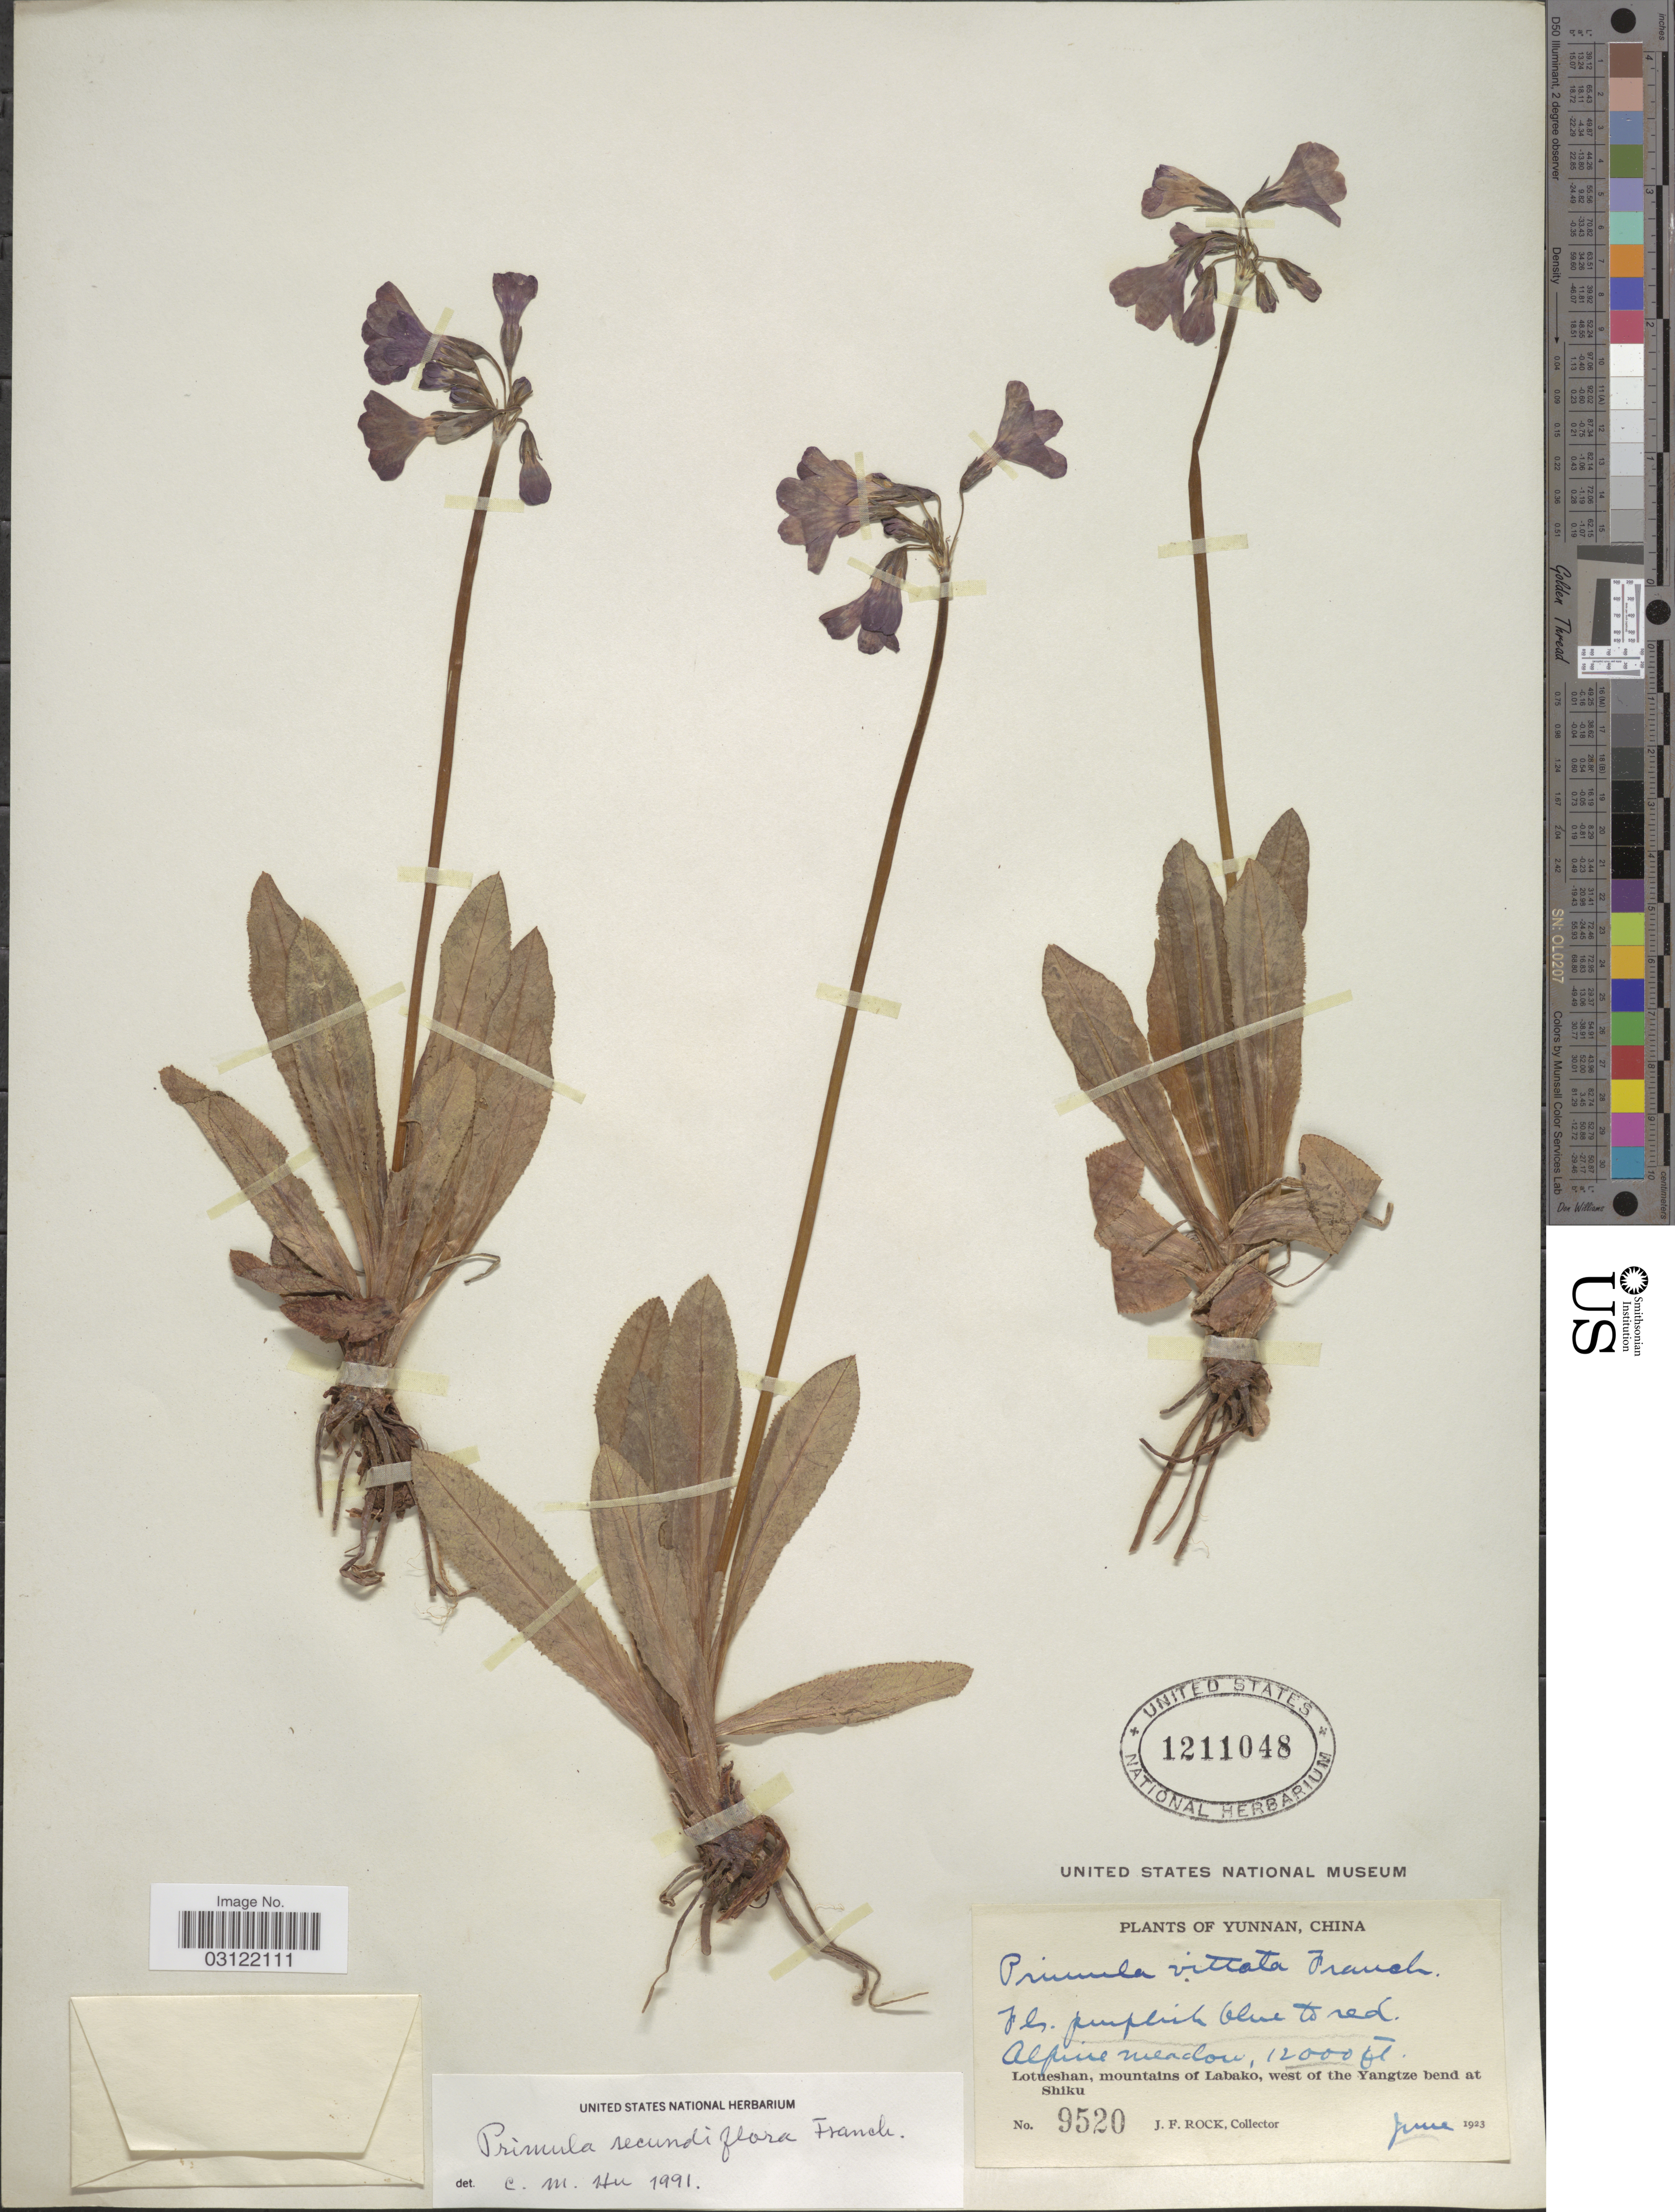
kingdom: Plantae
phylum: Tracheophyta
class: Magnoliopsida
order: Ericales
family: Primulaceae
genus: Primula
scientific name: Primula secundiflora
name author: Franch.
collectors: J. Rock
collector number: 9520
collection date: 1923-06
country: China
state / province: Yunnan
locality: Lotueshan, mountains of Labako, west of the Yangtze bend at Shiku.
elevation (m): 3658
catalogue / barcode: US 1211048